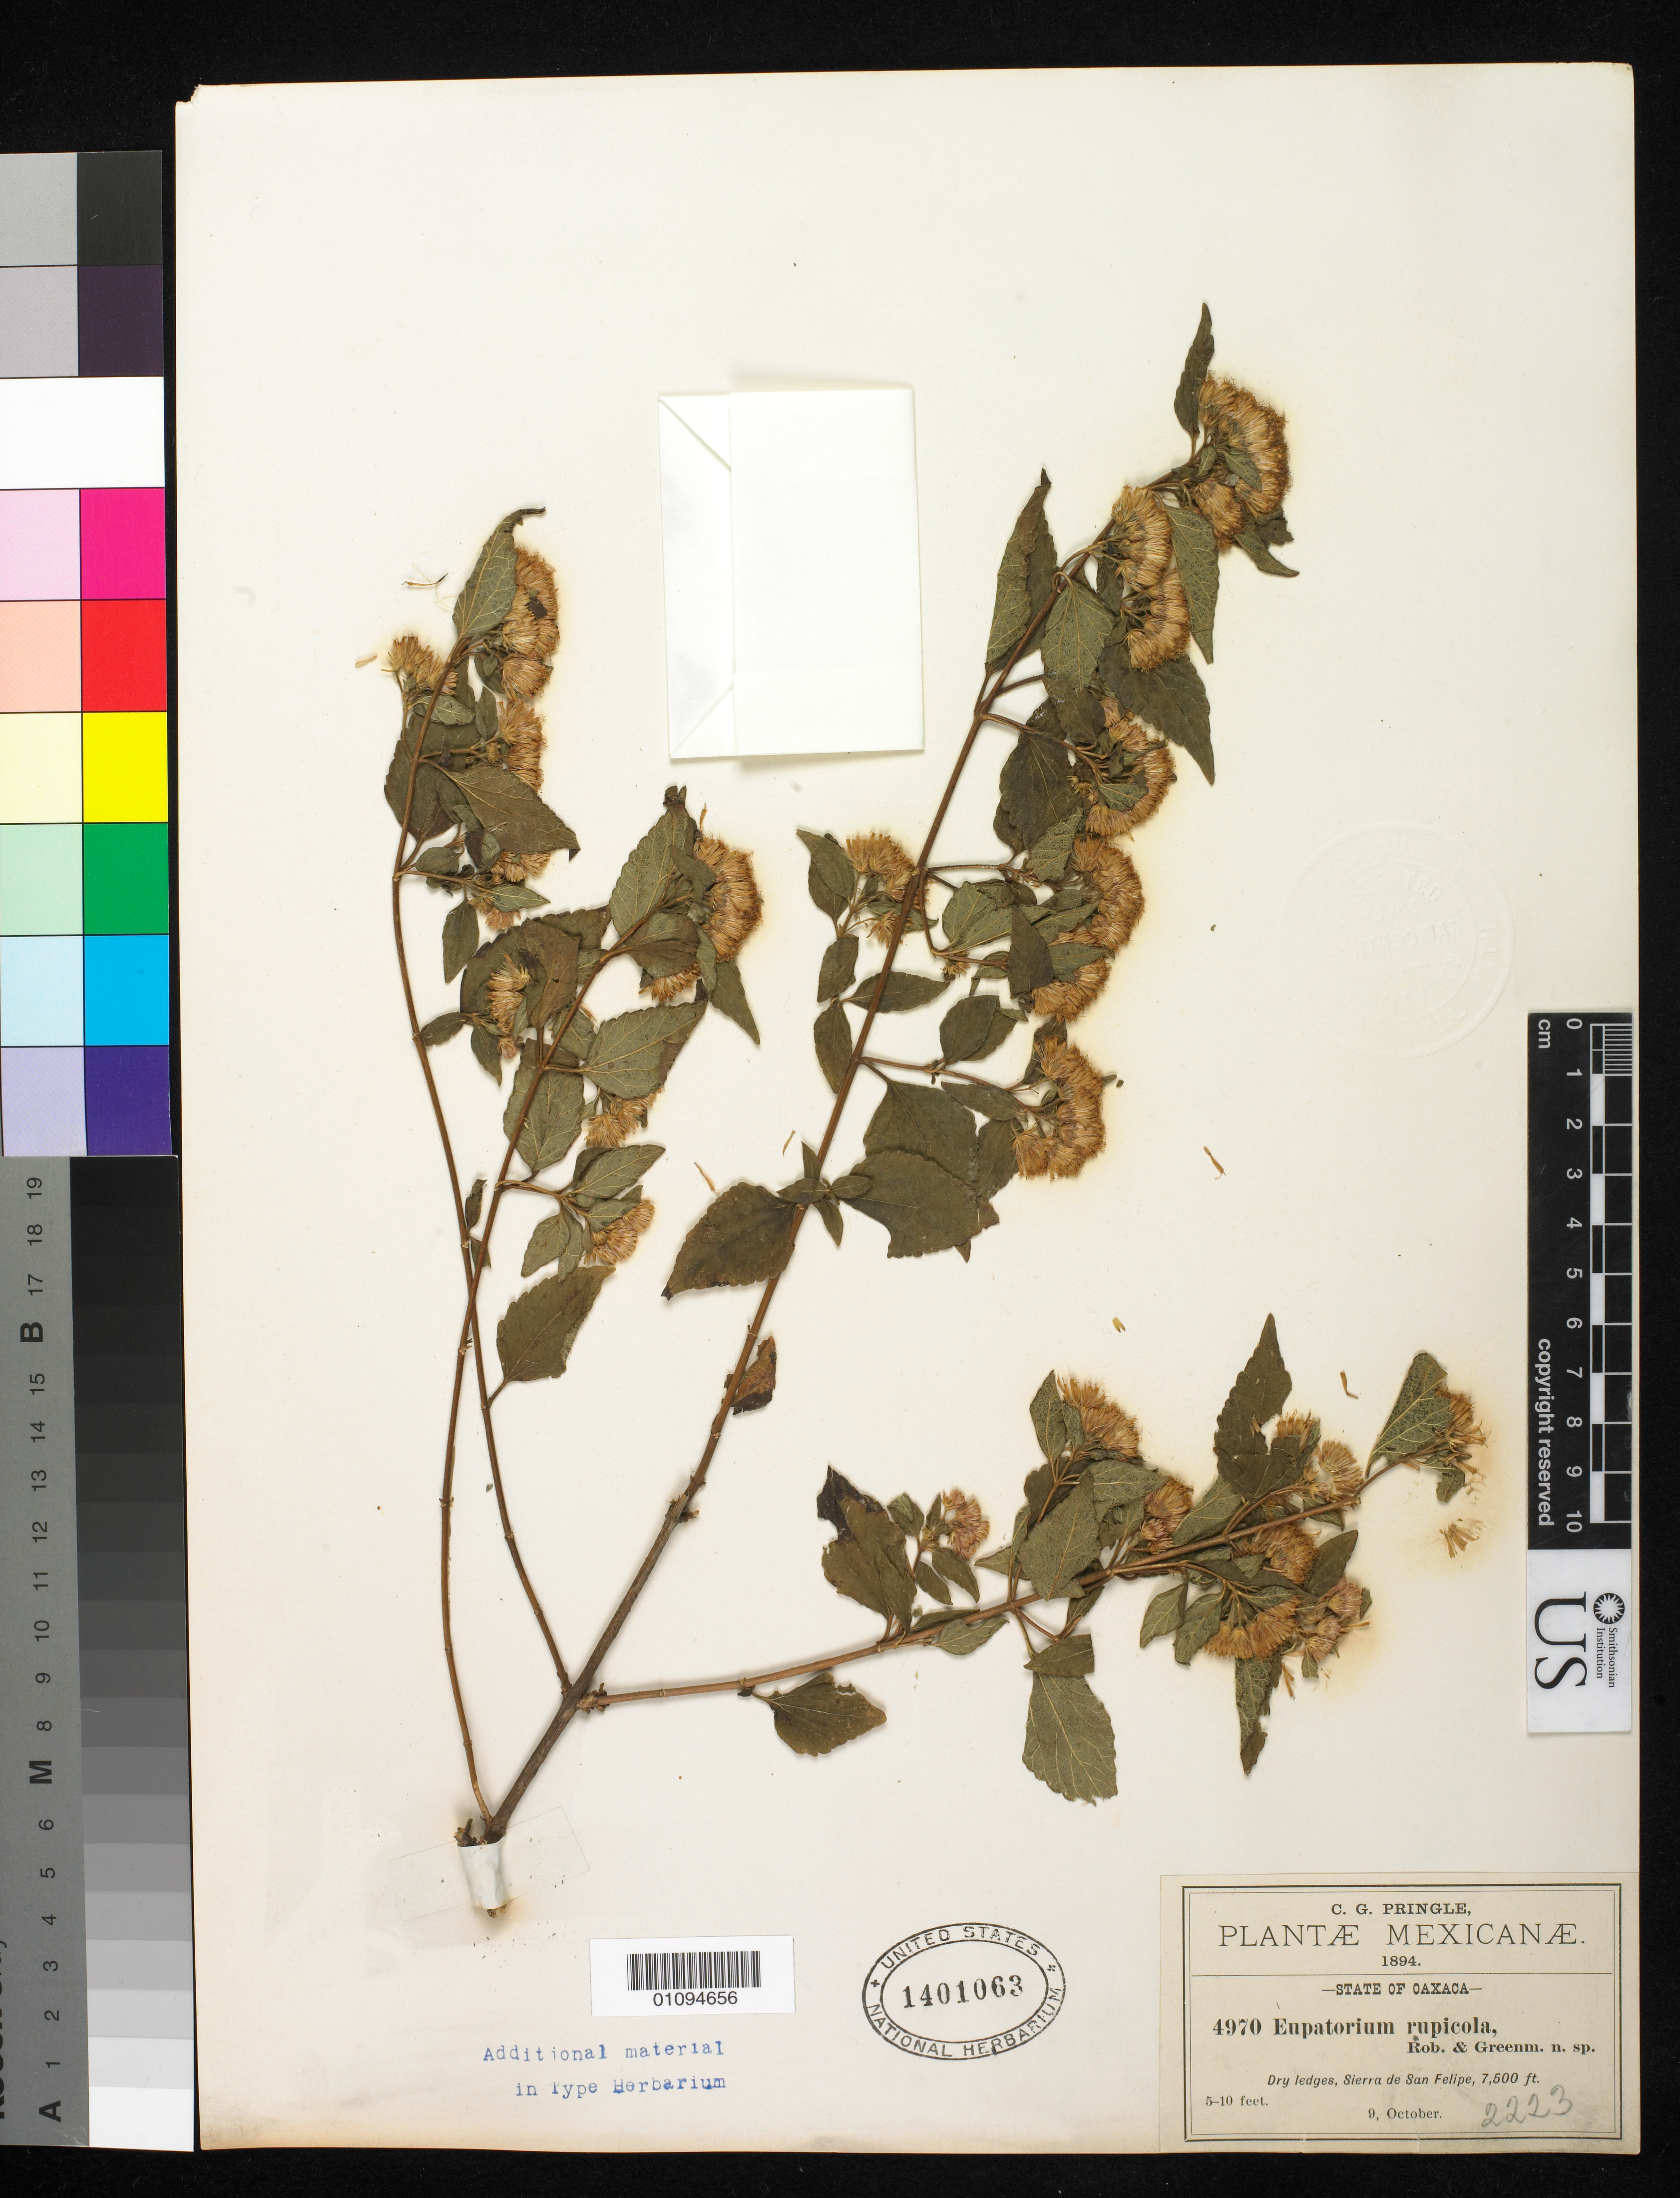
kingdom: Plantae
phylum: Tracheophyta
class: Magnoliopsida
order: Asterales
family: Asteraceae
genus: Eupatorium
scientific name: Eupatorium rupicola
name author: B.L. Rob. & Greenm.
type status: Isotype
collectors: C. G. Pringle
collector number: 4970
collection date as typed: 09 Oct 1894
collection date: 1894-10-09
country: Mexico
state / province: Oaxaca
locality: Sierra de San Felipe.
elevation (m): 2286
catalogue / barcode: US 1401063